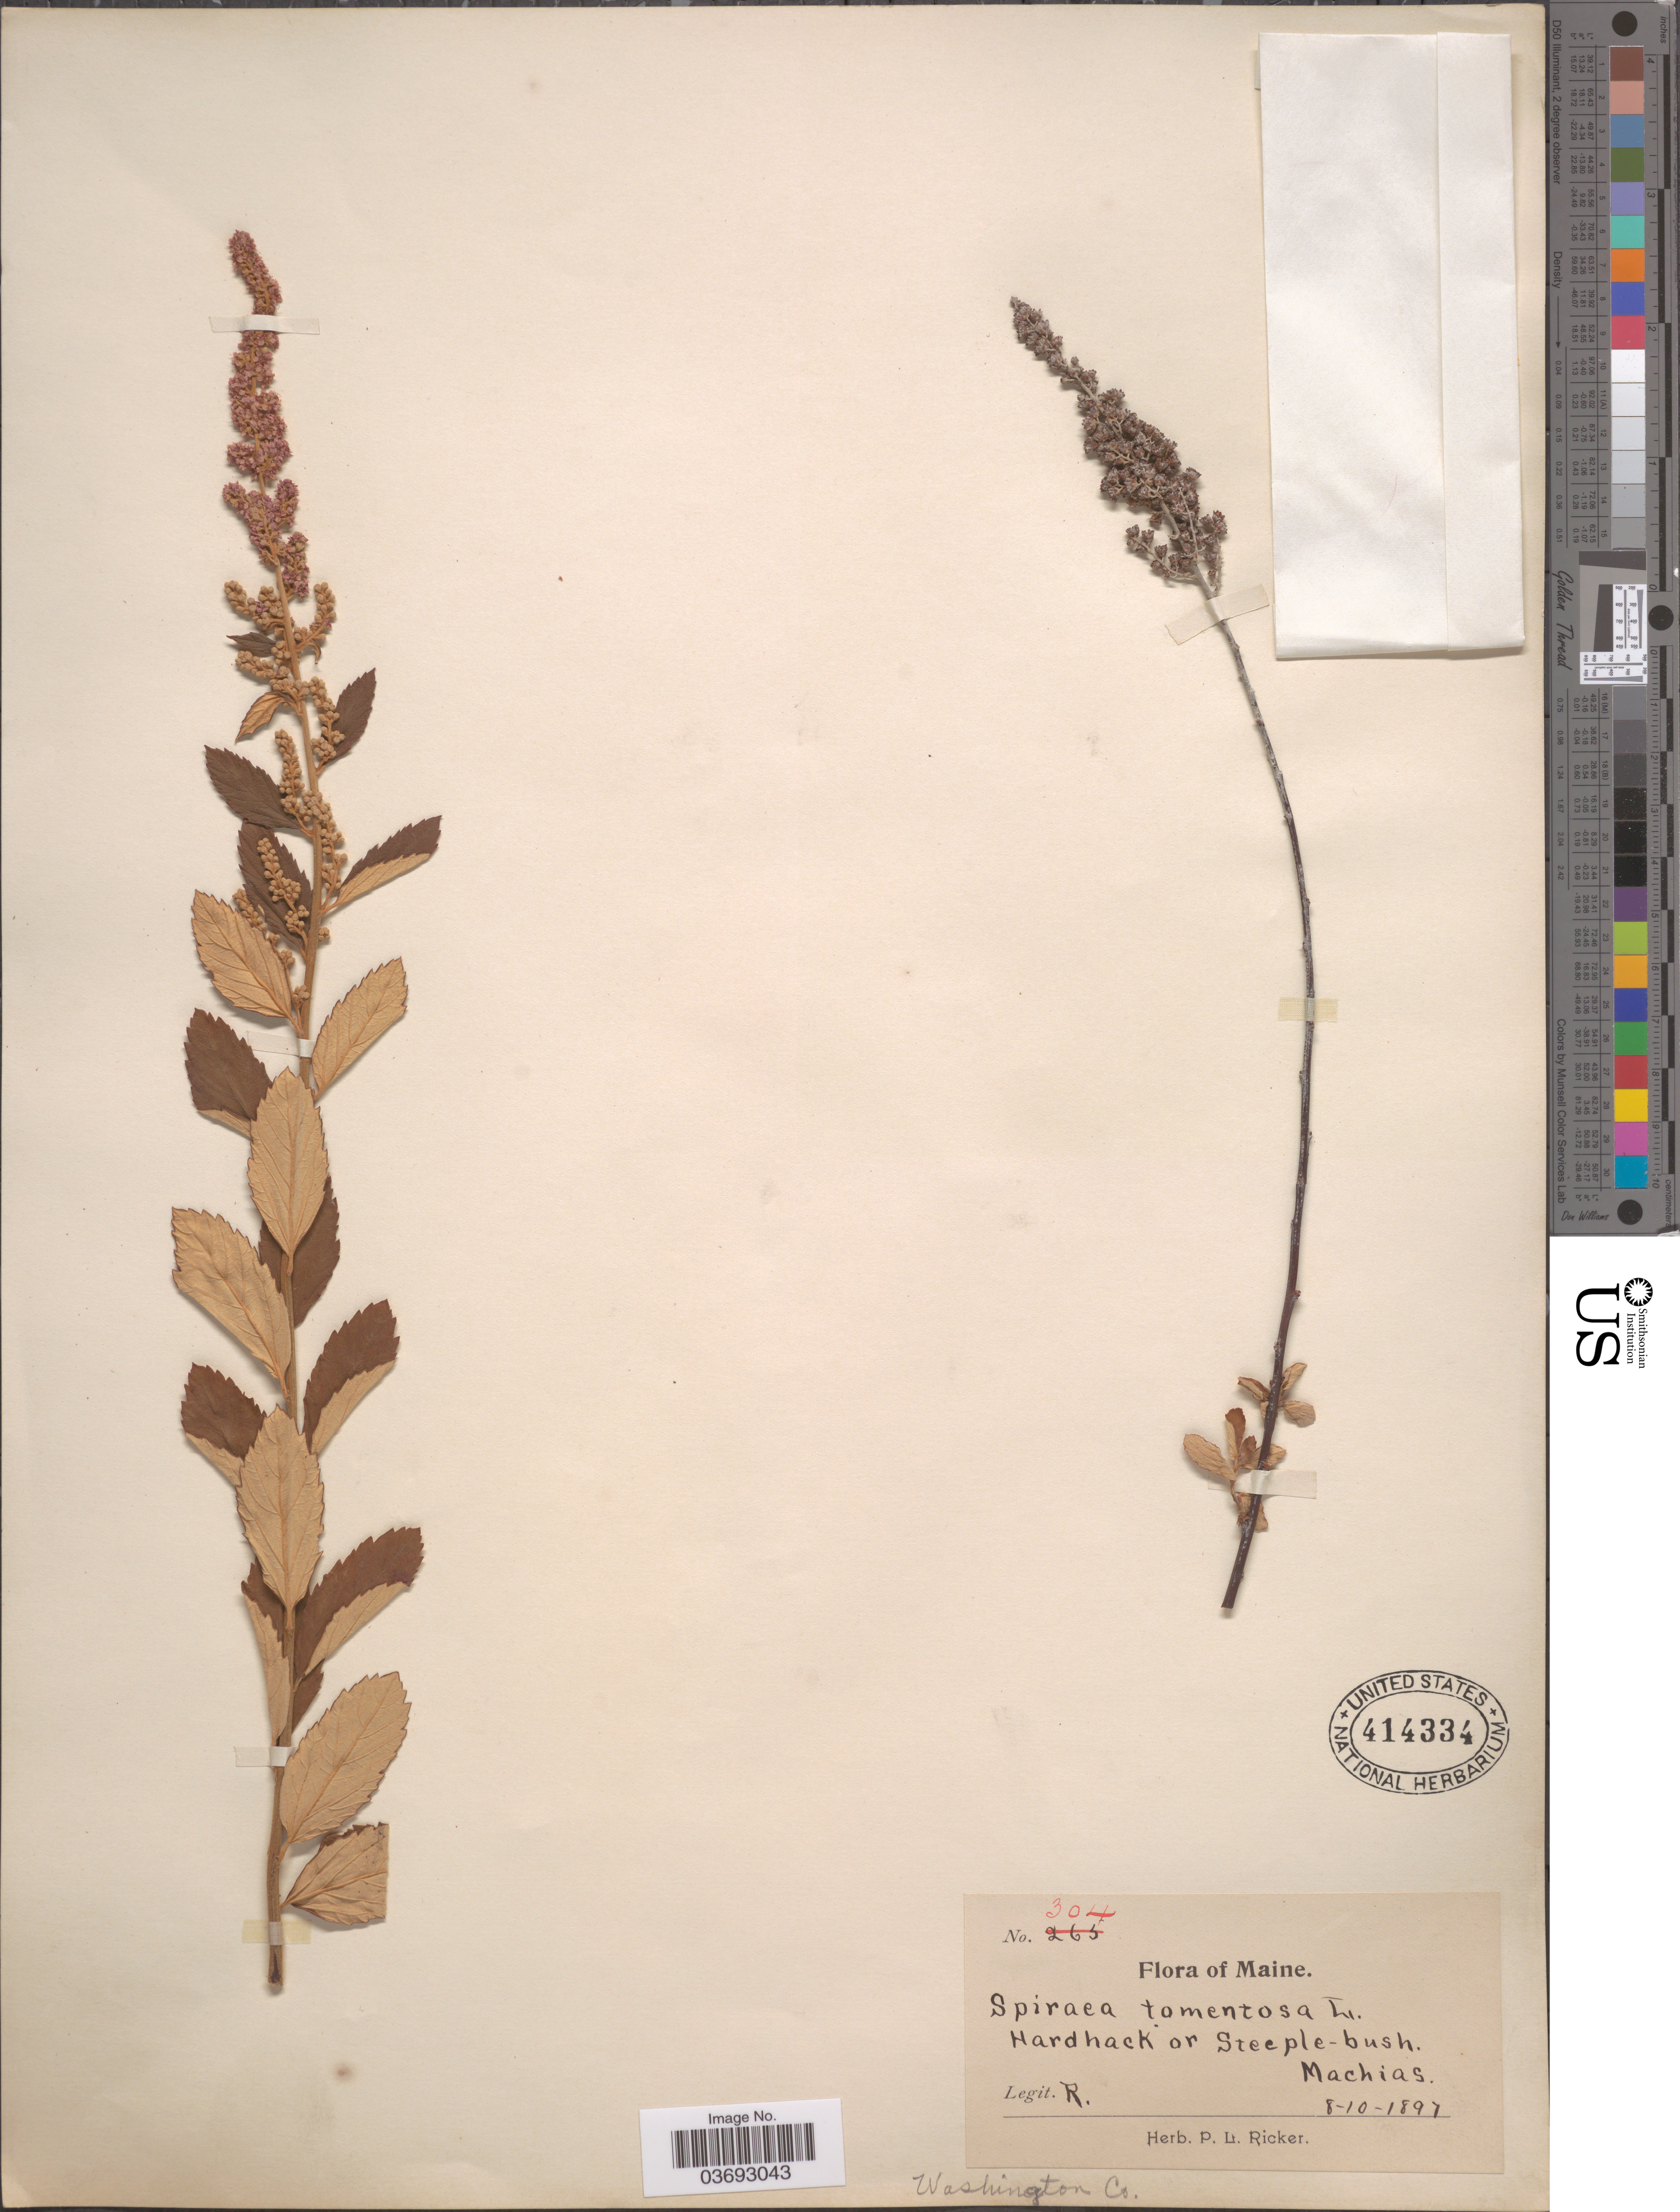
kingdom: Plantae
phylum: Tracheophyta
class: Magnoliopsida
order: Rosales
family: Rosaceae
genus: Spiraea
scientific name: Spiraea tomentosa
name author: L.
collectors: P. Ricker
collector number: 304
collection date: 1897-08-10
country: United States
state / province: Maine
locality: Machias. Washington Co.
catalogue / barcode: US 414334